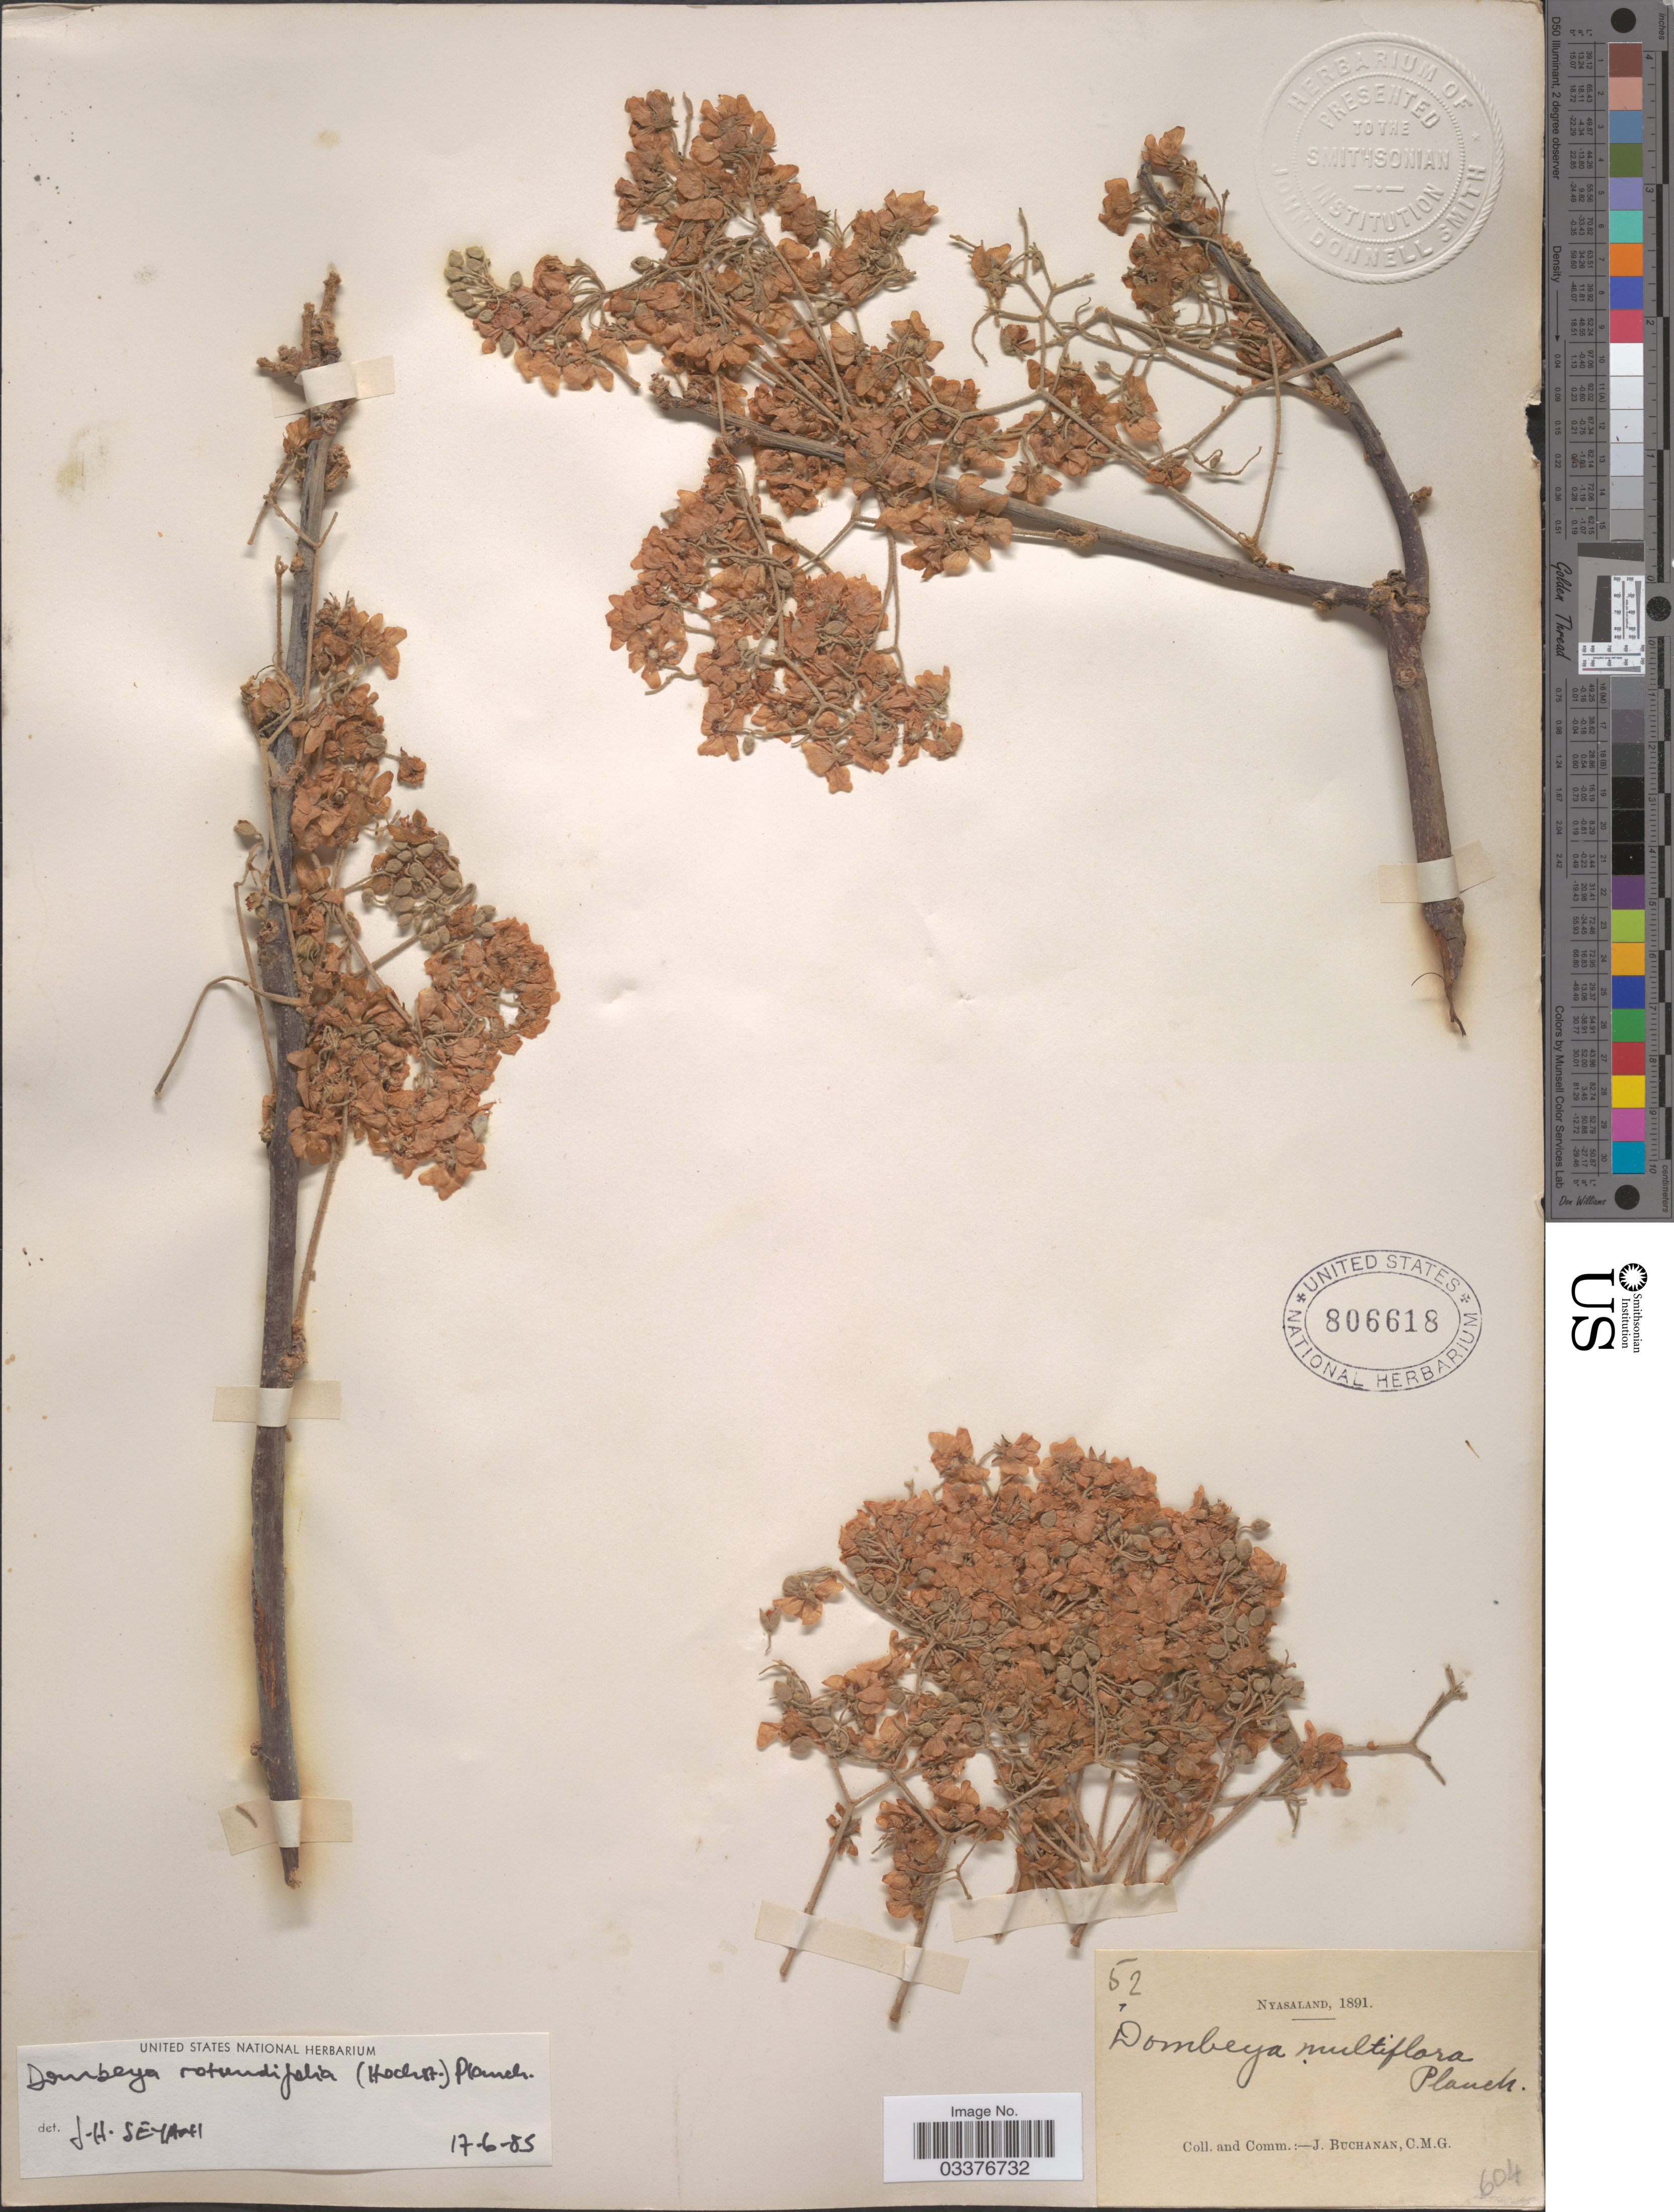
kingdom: Plantae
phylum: Tracheophyta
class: Magnoliopsida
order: Malvales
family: Malvaceae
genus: Dombeya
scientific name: Dombeya rotundifolia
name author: (Hochst.) Planch.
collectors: J. Buchanan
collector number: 52/604?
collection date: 1891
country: Malawi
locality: Nyasaland.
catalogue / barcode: US 806618